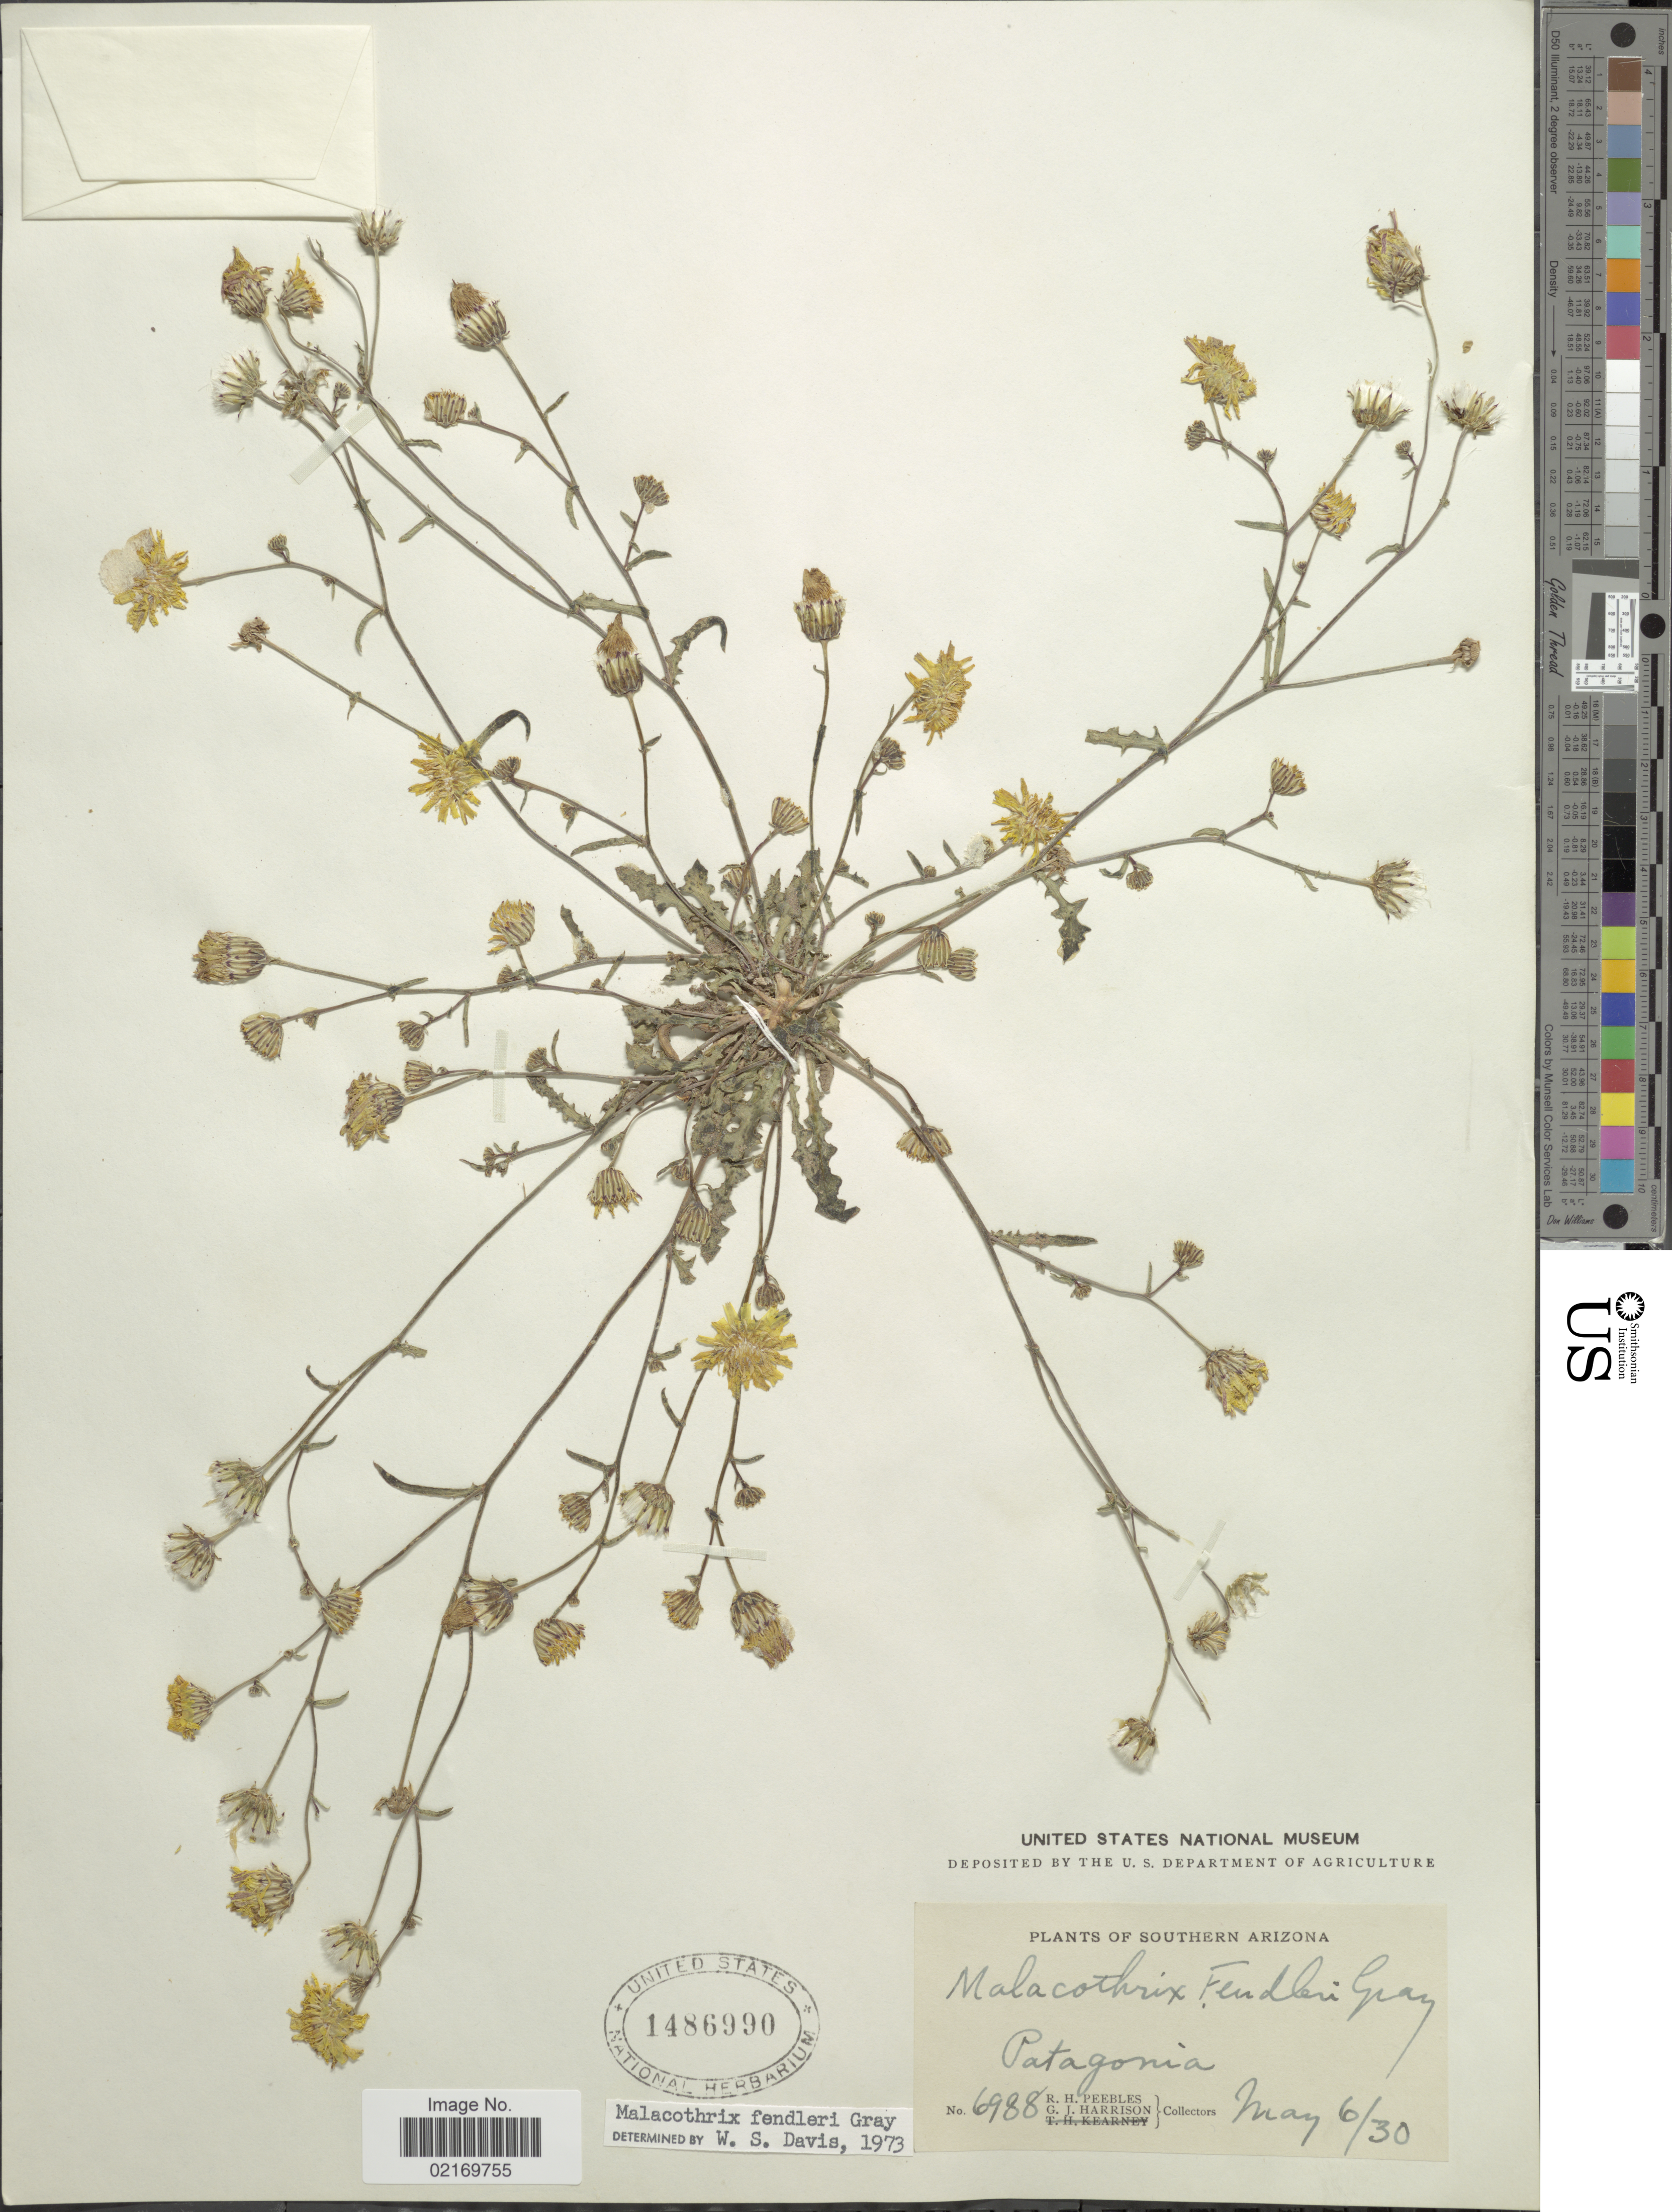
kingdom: Plantae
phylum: Tracheophyta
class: Magnoliopsida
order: Asterales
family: Asteraceae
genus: Malacothrix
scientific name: Malacothrix fendleri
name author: A. Gray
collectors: R. H. Peebles & G. J. Harrison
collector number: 6988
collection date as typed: Transcribed d/m/y: 6/5/30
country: United States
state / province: Arizona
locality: Southern Arizona, Patagonia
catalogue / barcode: US 1486990